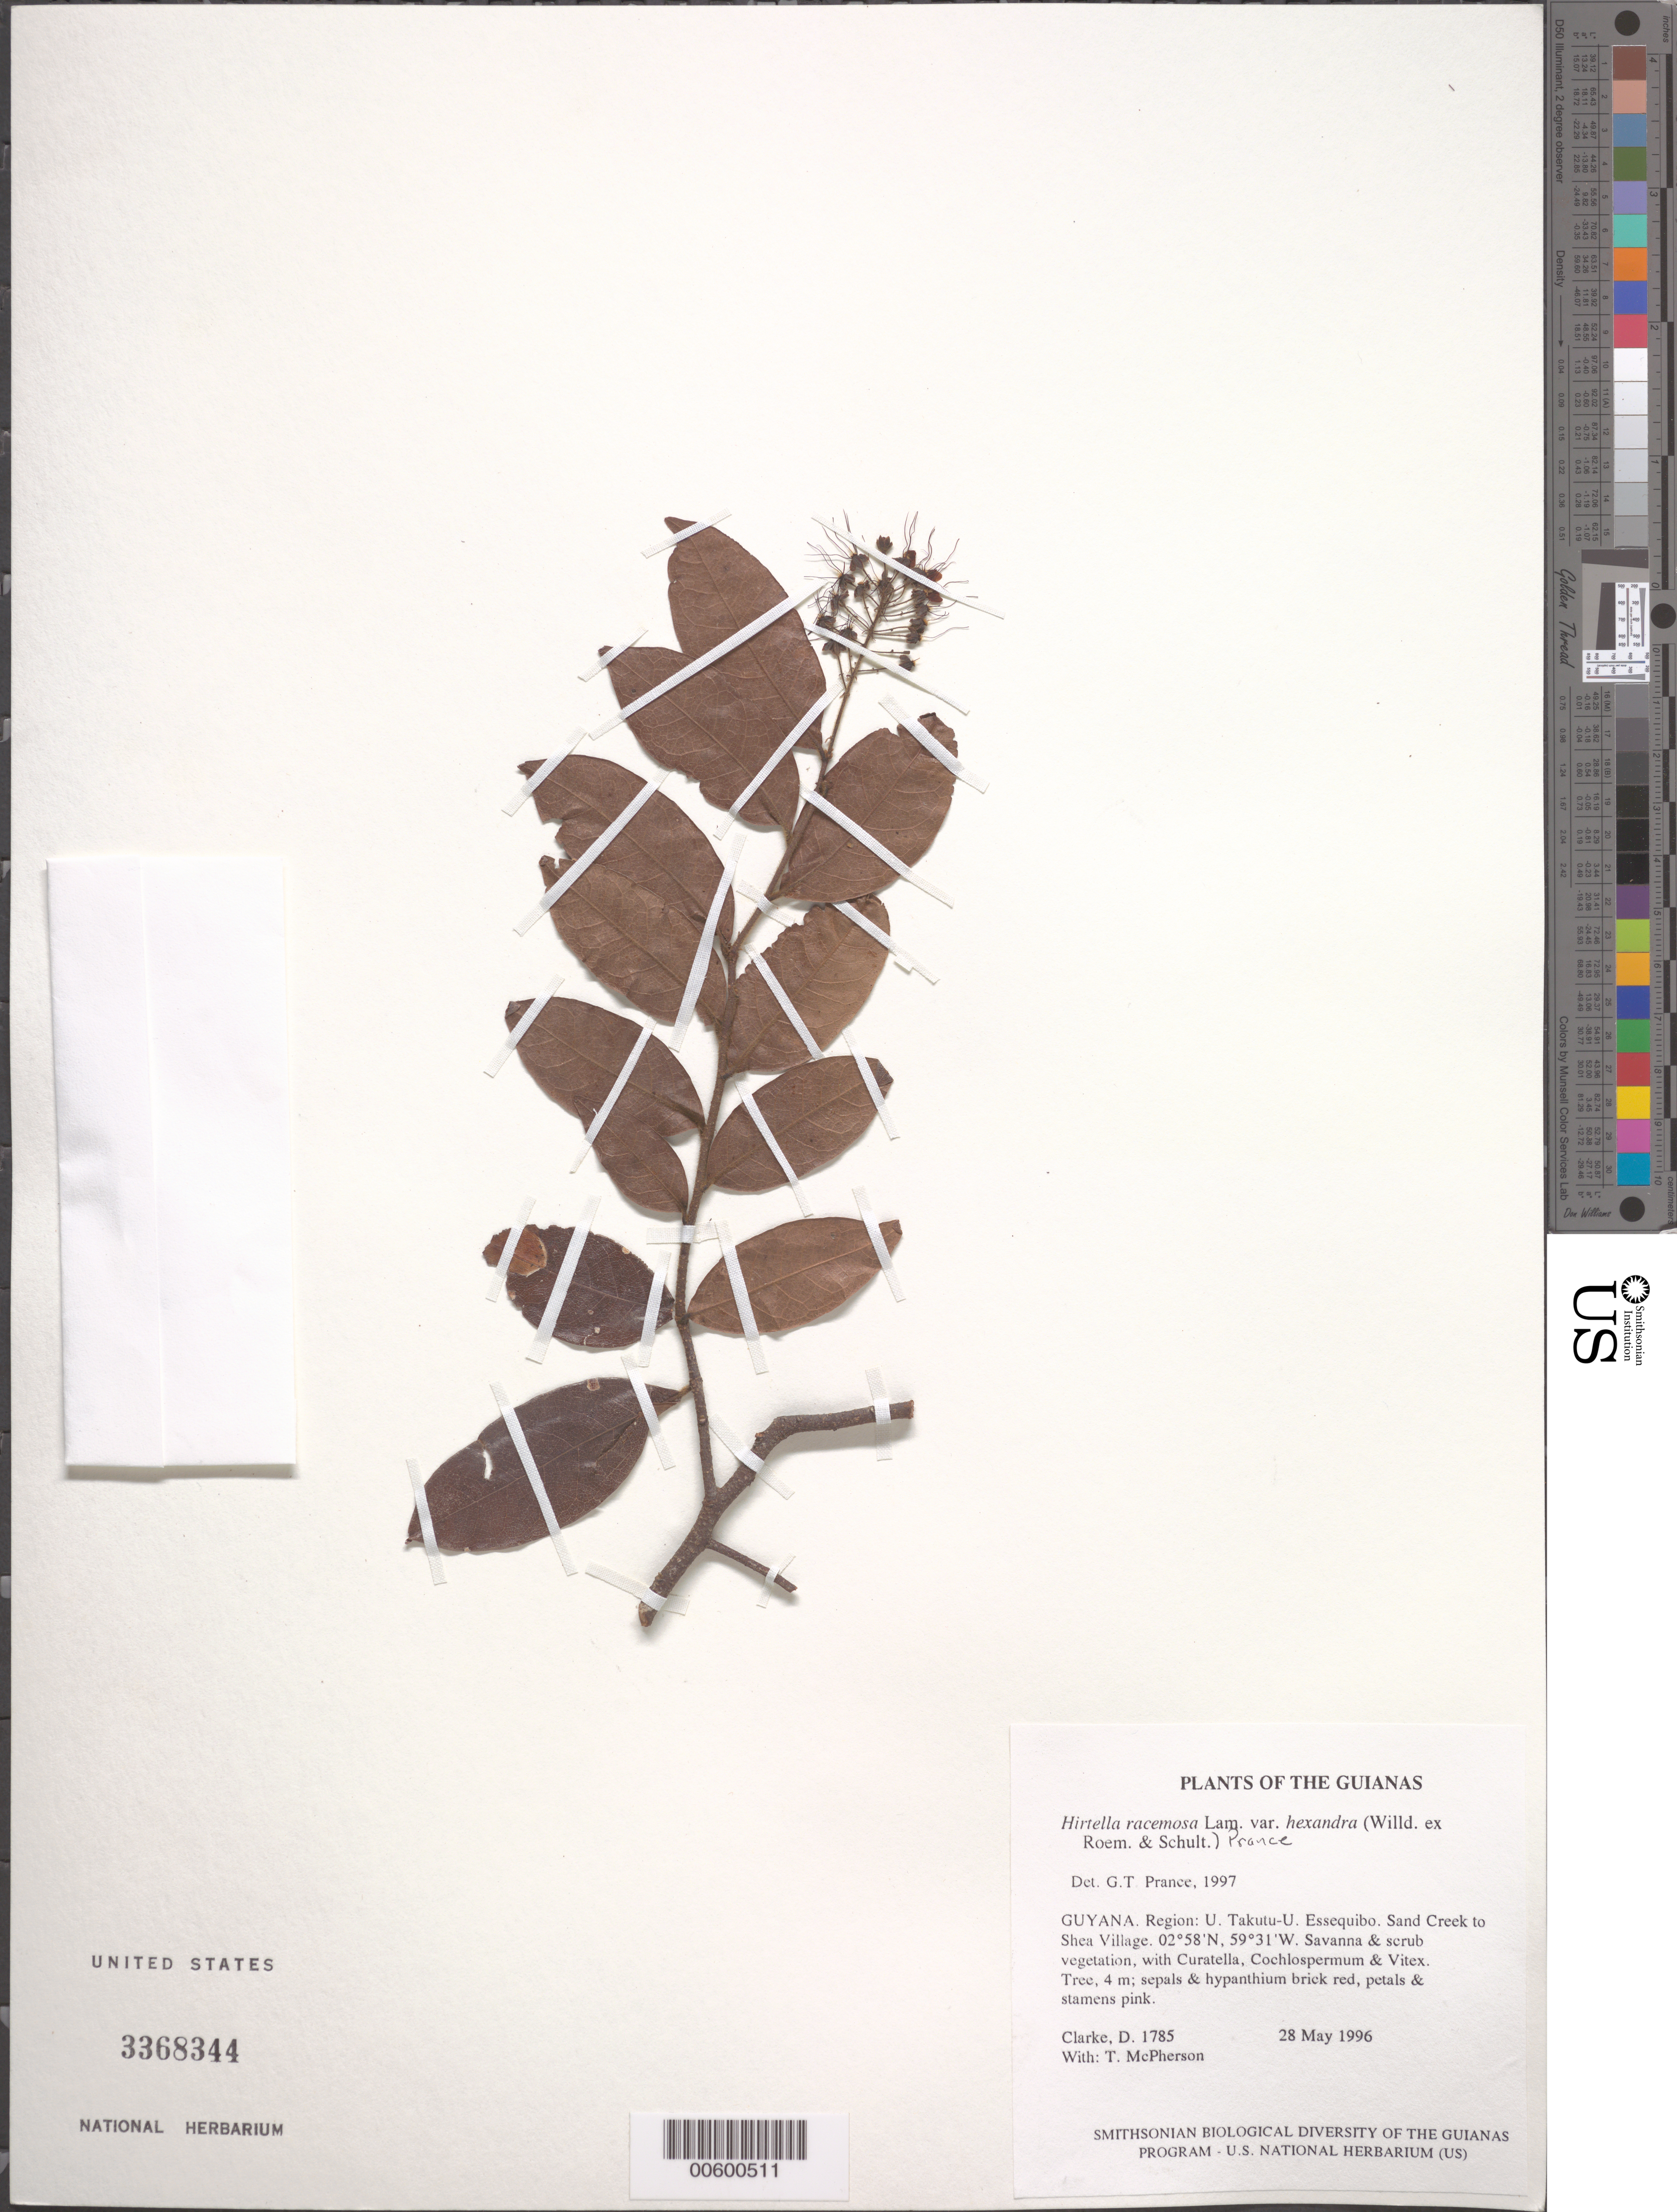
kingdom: Plantae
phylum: Tracheophyta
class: Magnoliopsida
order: Malpighiales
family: Chrysobalanaceae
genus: Hirtella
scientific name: Hirtella racemosa var. hexandra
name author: (Willd. ex Roem. & Schult.) Prance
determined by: Prance, G. T.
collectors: H. D. Clarke & T. McPherson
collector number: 1785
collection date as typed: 28 May 1996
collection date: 1996-05-28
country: Guyana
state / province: U. Takutu-U. Essequibo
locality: Sand Creek to Shea Village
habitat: Savanna & scrub vegetation, with Curatella, Cochlospermum & Vitex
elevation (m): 100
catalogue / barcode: US 3368344